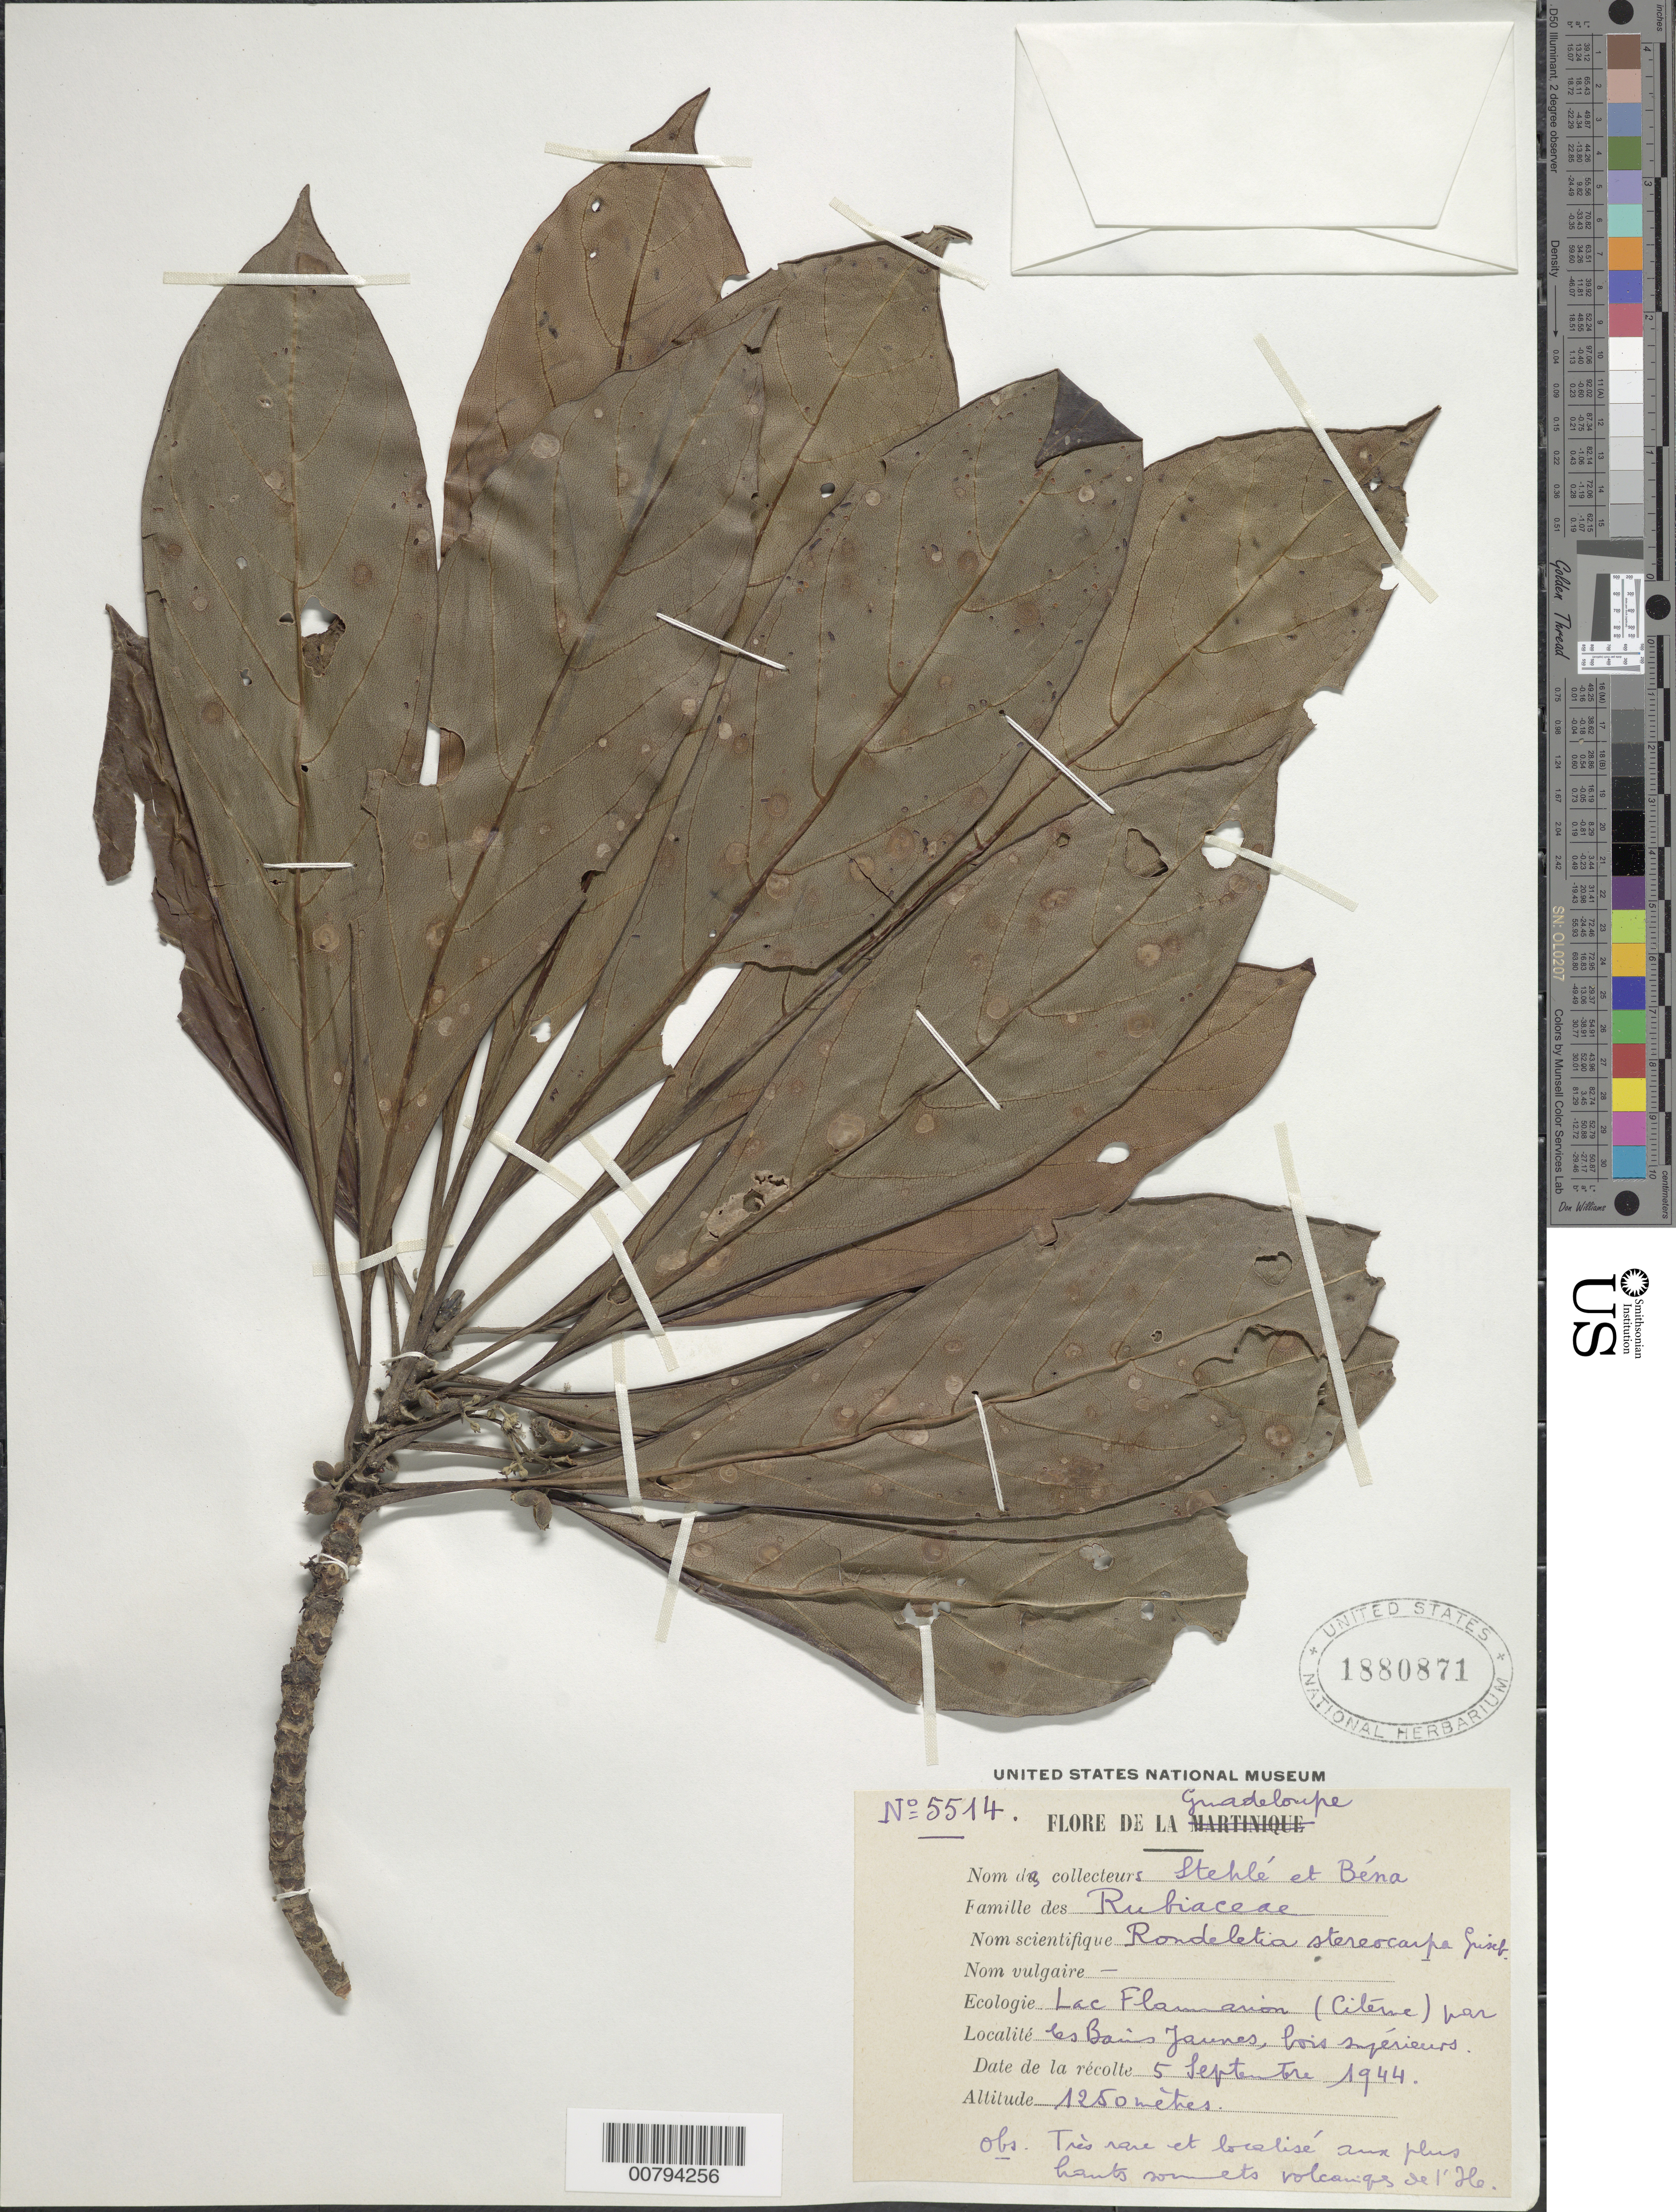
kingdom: Plantae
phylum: Tracheophyta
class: Magnoliopsida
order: Gentianales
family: Rubiaceae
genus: Rondeletia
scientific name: Rondeletia parviflora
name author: Poir.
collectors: H. Stehlé & P. Bena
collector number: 5514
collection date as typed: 05 Sep 1944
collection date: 1944-09-05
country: Guadeloupe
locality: lac Flamarion (Citerne) par les Bains Jaunes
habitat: Bois supérieurs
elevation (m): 1250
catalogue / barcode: US 1880871